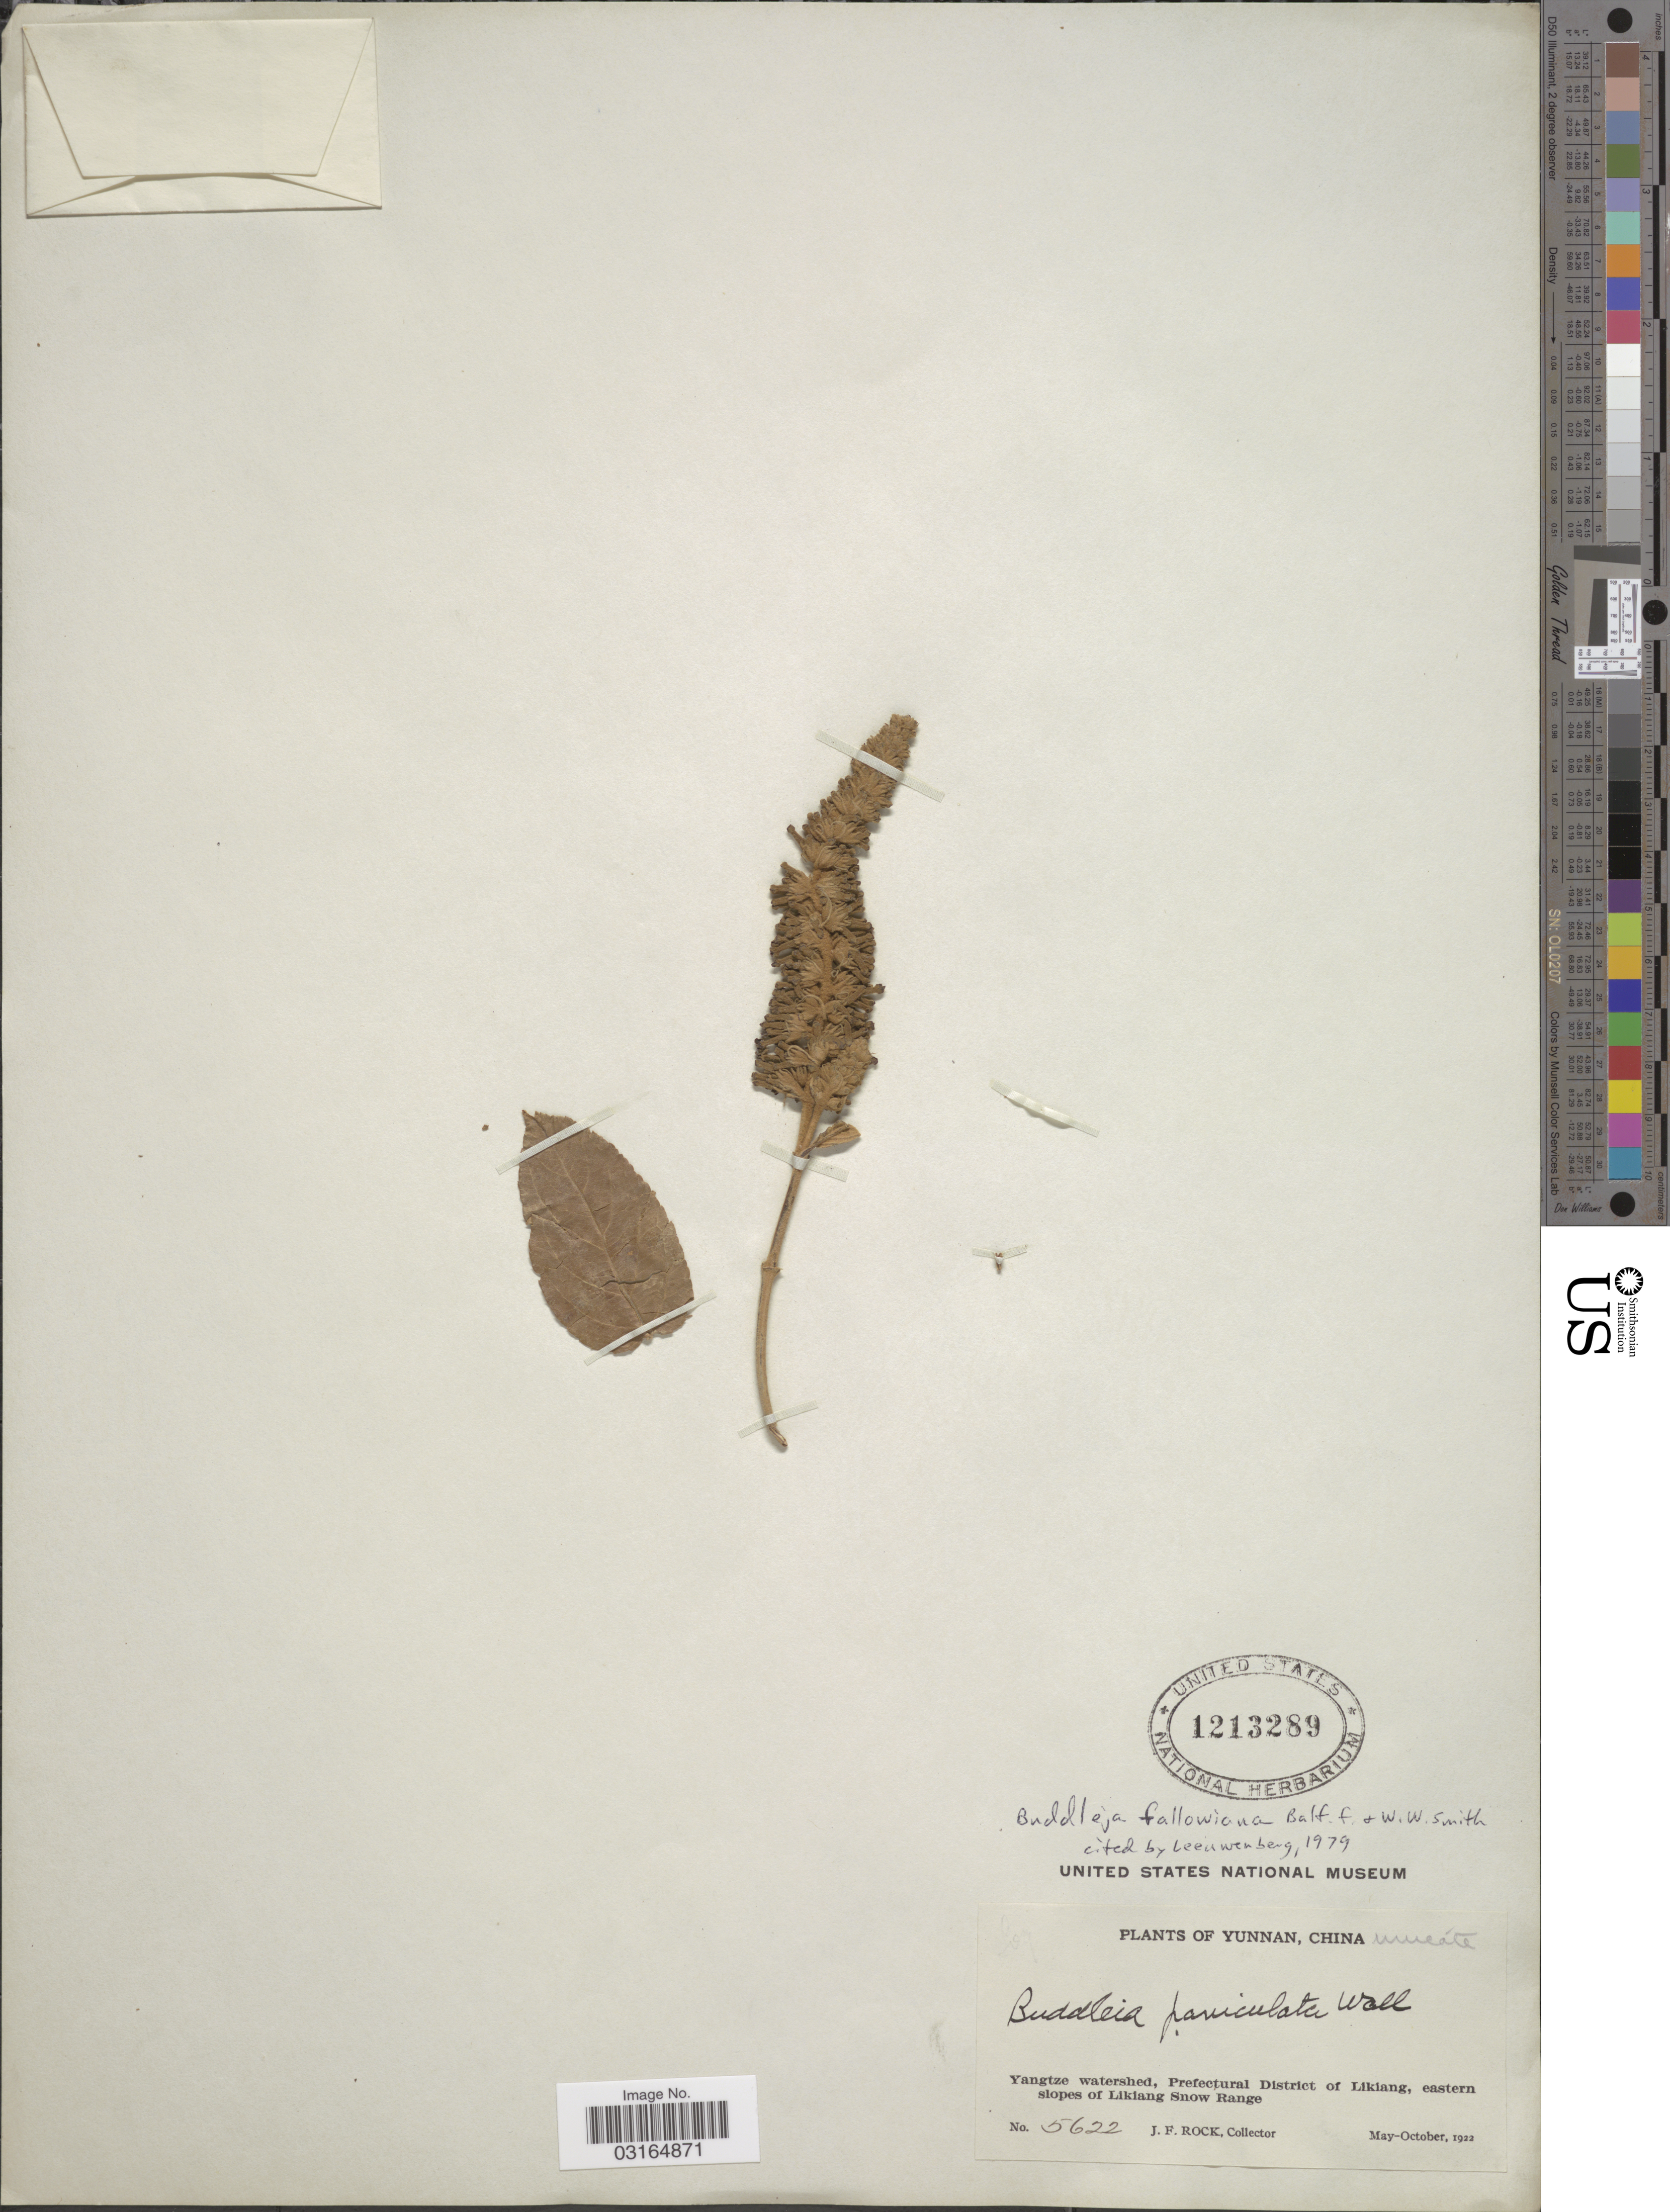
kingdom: Plantae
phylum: Tracheophyta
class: Magnoliopsida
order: Lamiales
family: Scrophulariaceae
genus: Buddleja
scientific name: Buddleja fallowiana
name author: Balf. f. & W.W. Sm.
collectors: J. Rock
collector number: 5622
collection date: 1922-05/1922-10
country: China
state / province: Yunnan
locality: Yangtze watershed, Prefectural District of Likiang, eastern slopes of Likiang Snow Range.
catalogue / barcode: US 1213289